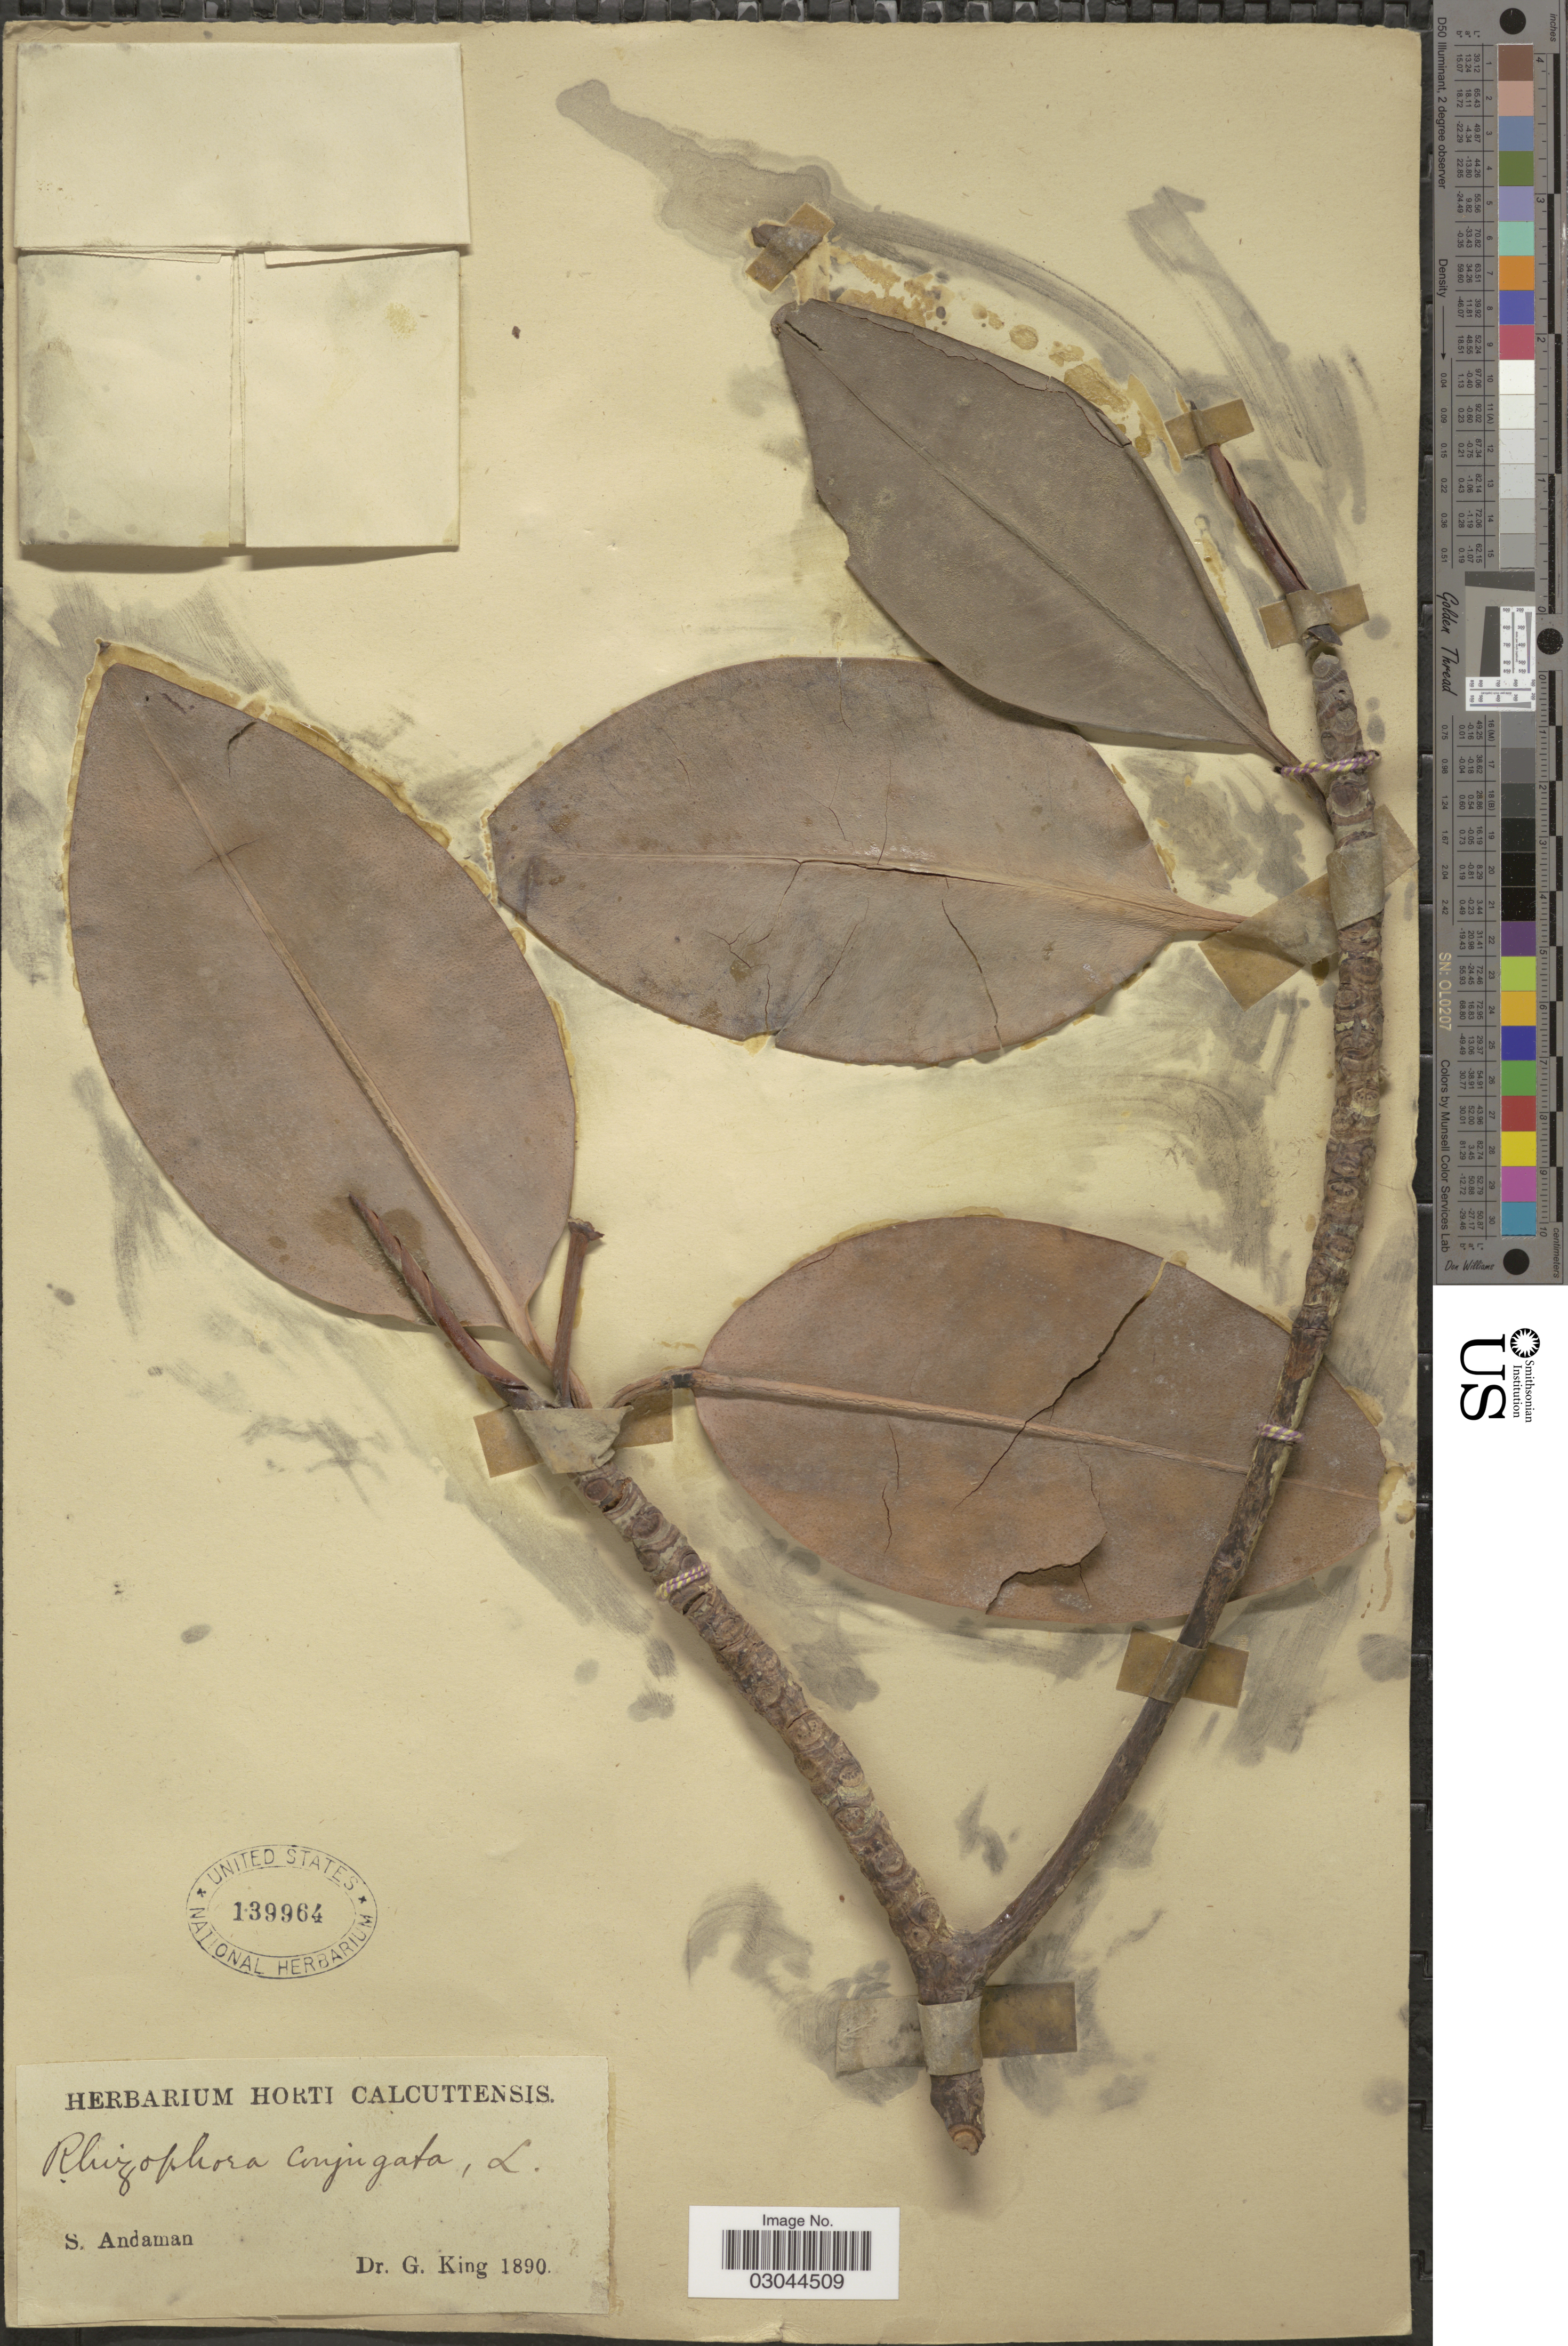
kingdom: Plantae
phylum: Tracheophyta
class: Magnoliopsida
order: Malpighiales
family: Rhizophoraceae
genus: Rhizophora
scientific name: Rhizophora apiculata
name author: Blume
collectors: G. King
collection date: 1890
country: India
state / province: Andaman and Nicobar Islands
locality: S. Andaman.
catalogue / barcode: US 139964